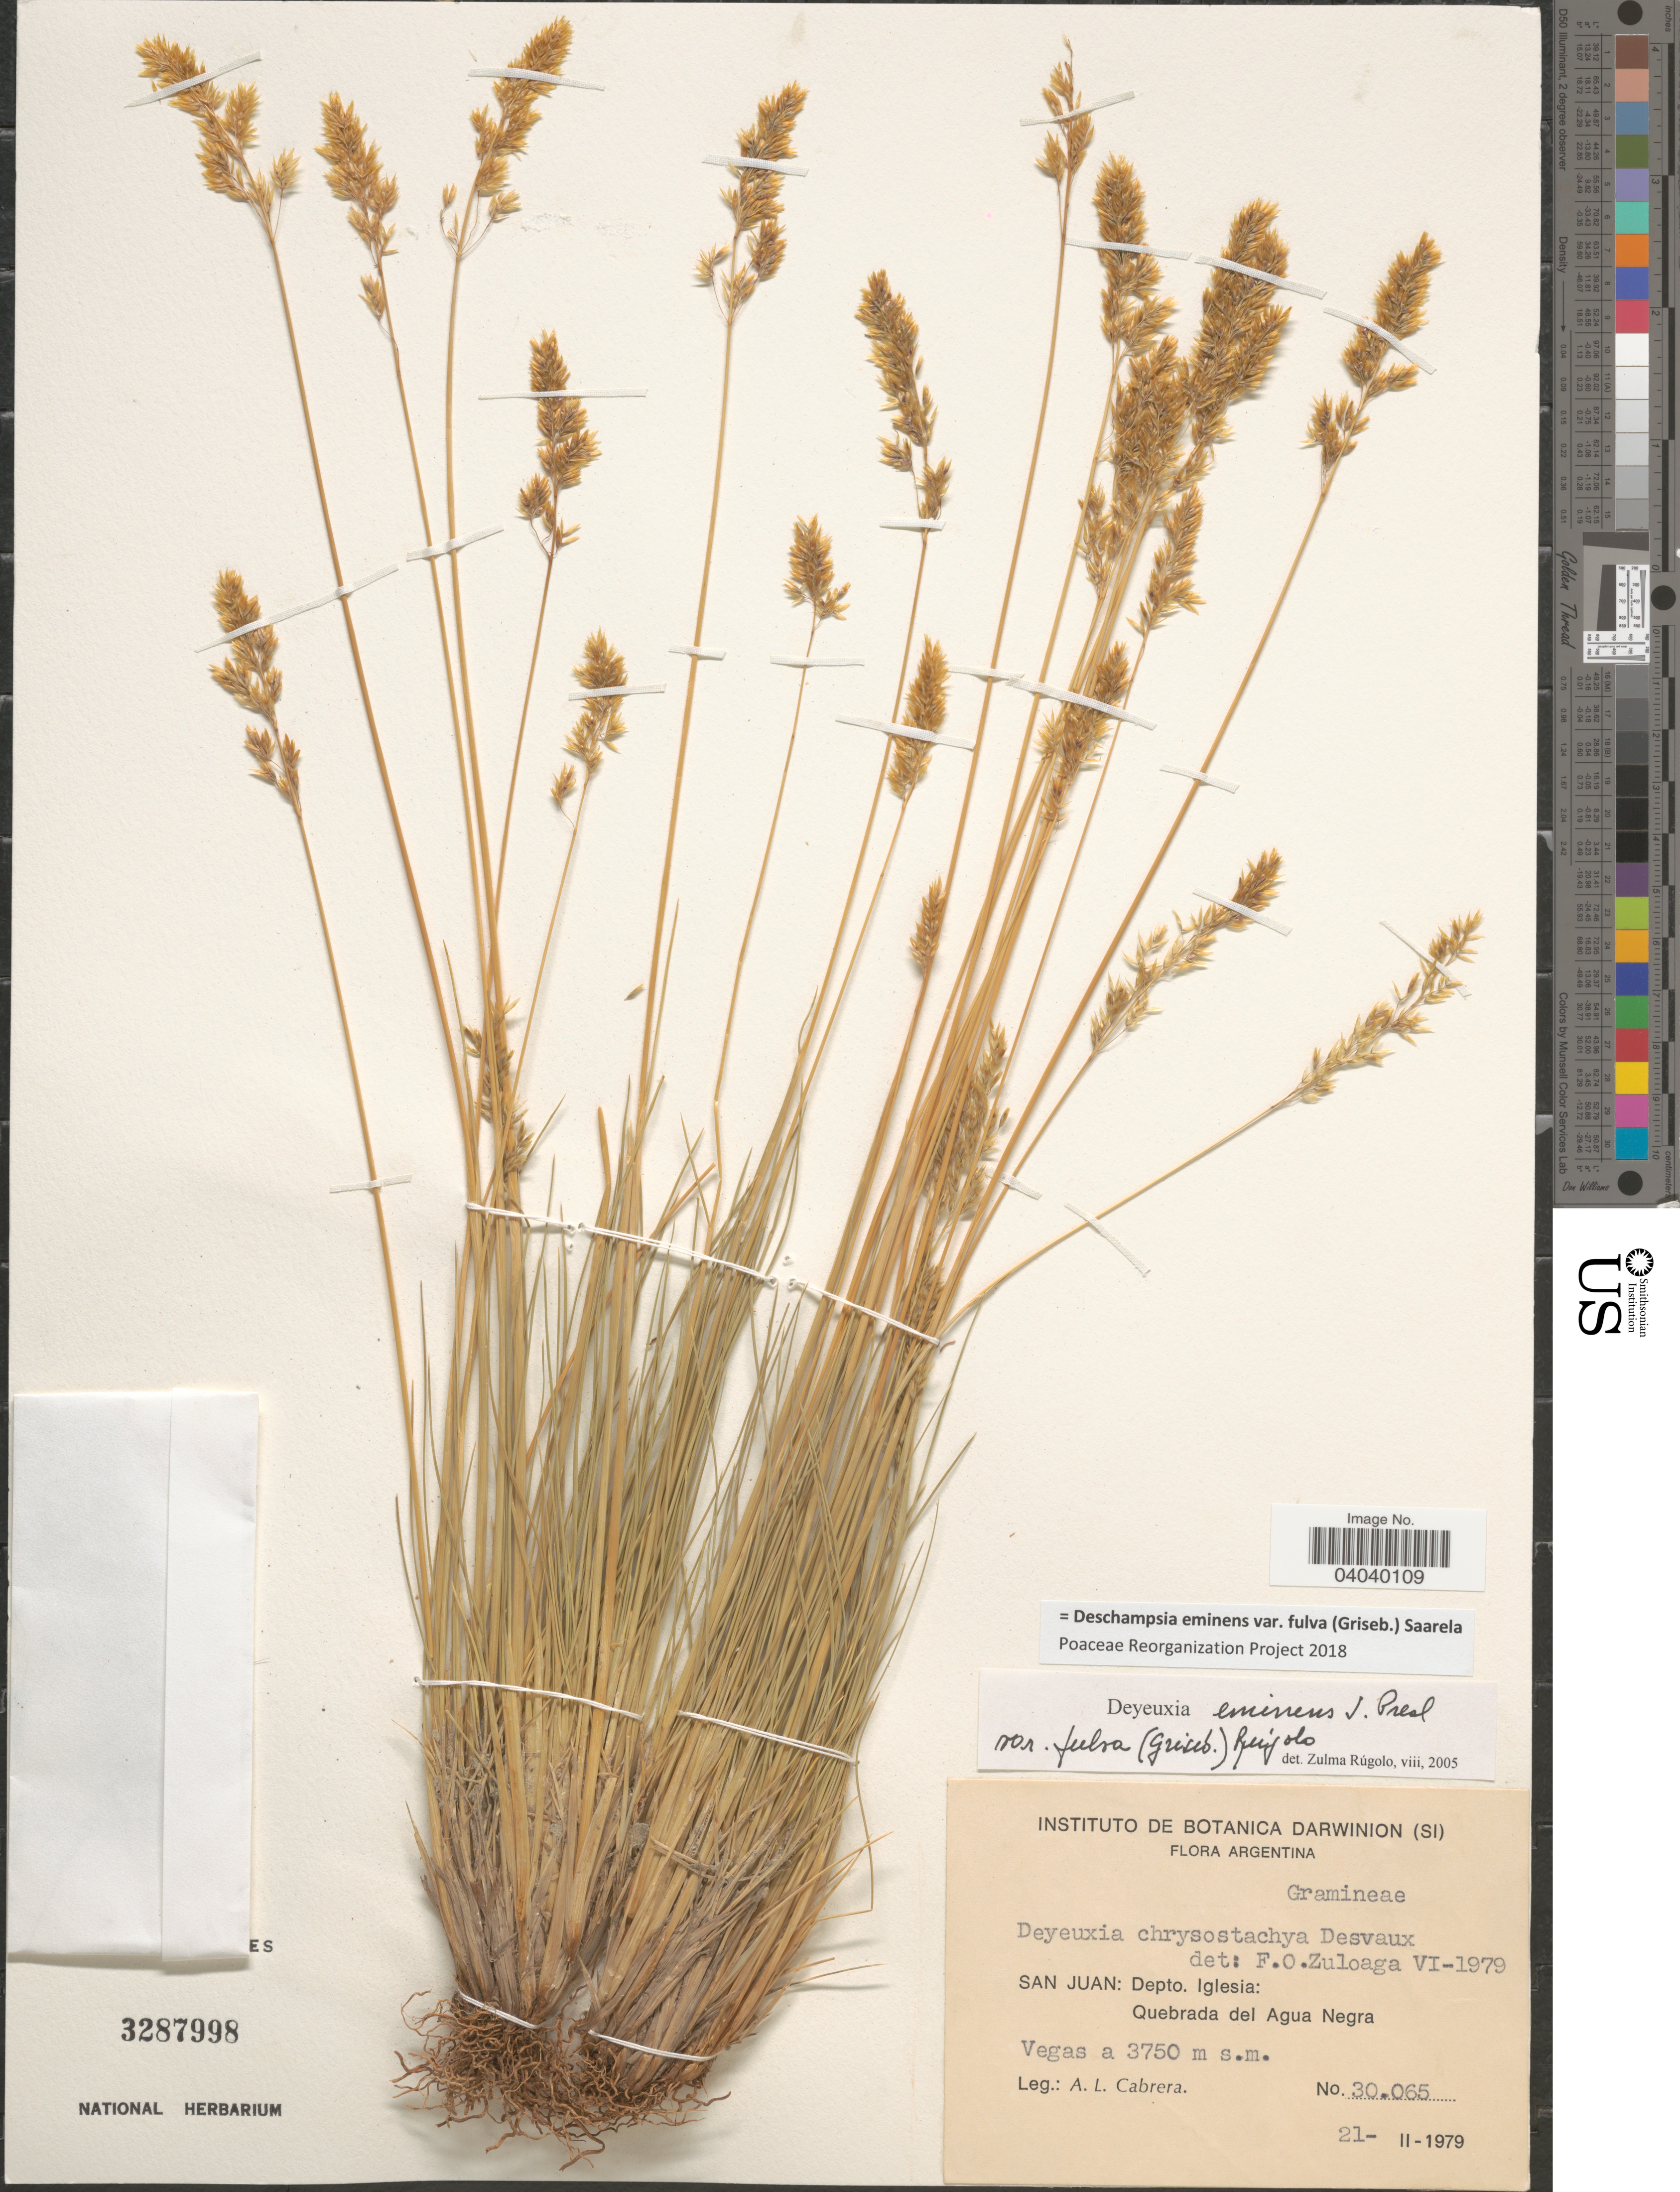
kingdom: Plantae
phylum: Tracheophyta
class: Liliopsida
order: Poales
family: Poaceae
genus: Deschampsia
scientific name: Deschampsia eminens var. fulva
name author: (Griseb.) Saarela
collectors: A. L. Cabrera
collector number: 30065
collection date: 1979-02-21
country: Argentina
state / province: San Juan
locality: Depto. Iglesia: Quebrada del Agua Negra.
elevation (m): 3750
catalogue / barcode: US 3287998